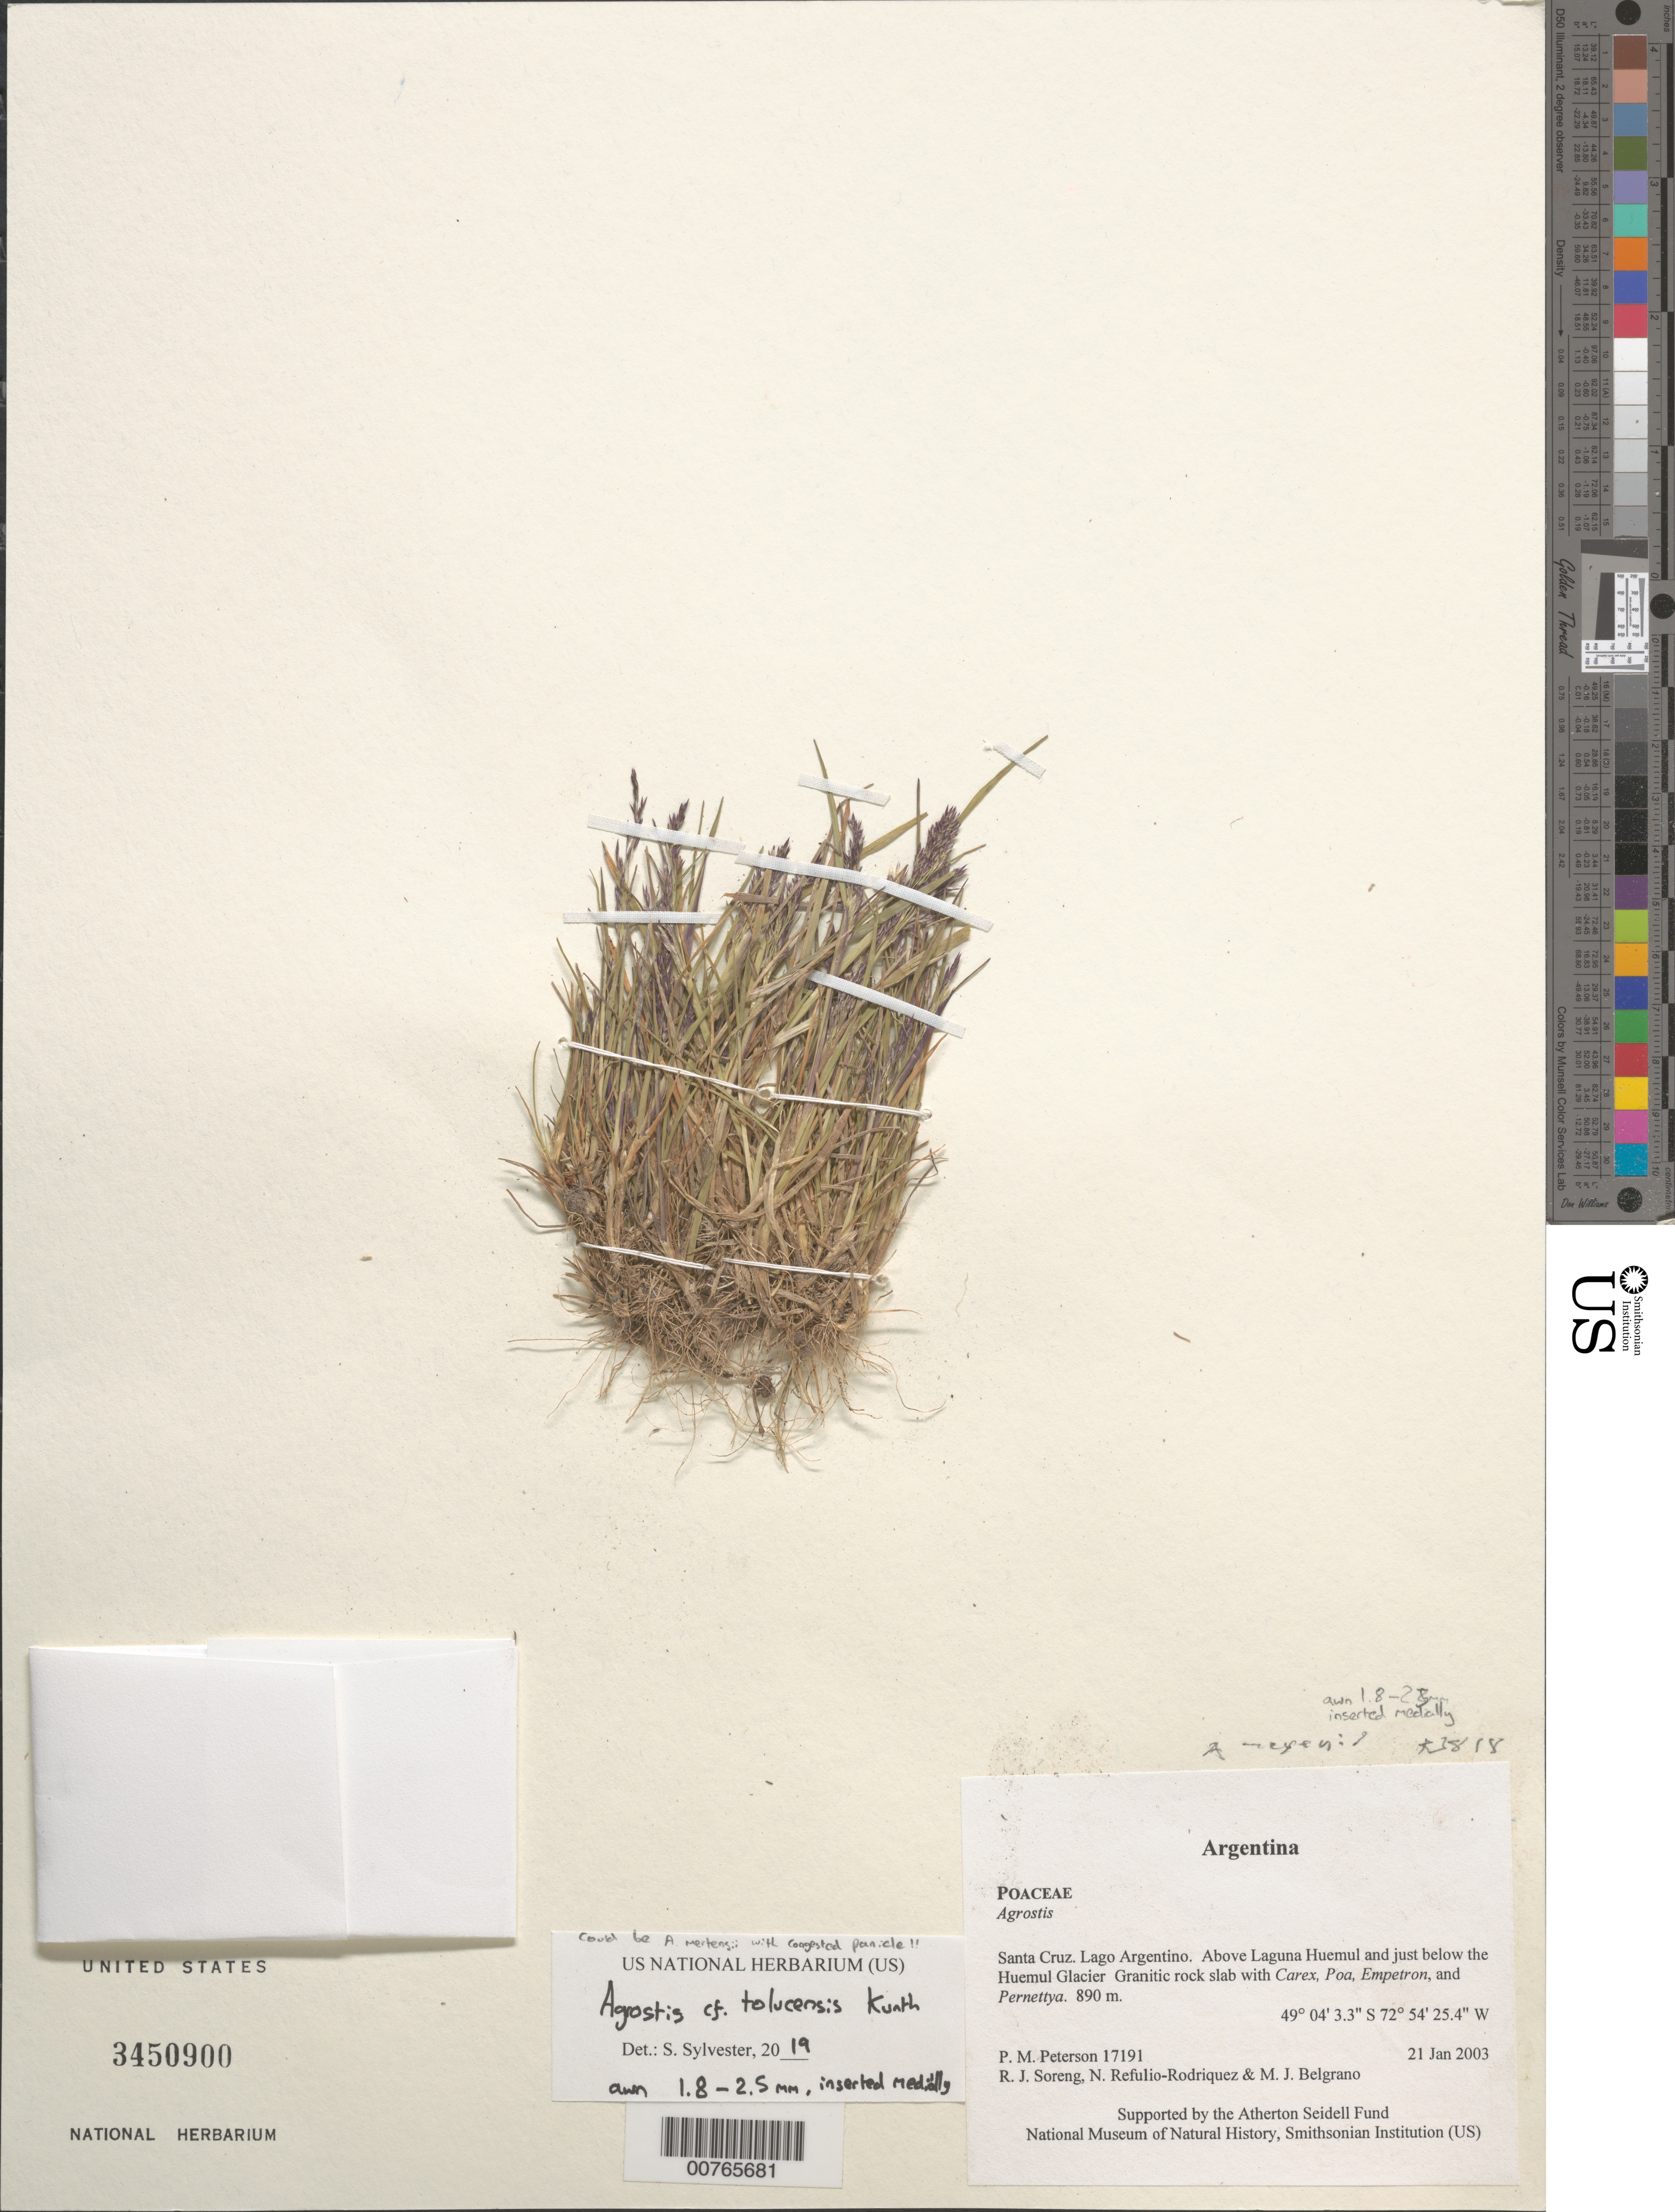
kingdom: Plantae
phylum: Tracheophyta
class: Liliopsida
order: Poales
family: Poaceae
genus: Agrostis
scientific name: Agrostis tolucensis Kunth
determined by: Sylvester, Steven P.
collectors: P. M. Peterson, R. J. Soreng, N. Refulio-Rodríguez & M. Belgrano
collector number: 17191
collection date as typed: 21 Jan 2003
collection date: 2003-01-21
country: Argentina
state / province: Santa Cruz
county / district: Lago Argentino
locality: Above Laguna Huemul and just below the Huemul Glacier Granitic rock slab with Carex, Poa, Empetron, and Pernettya.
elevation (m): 890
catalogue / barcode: US 3450900